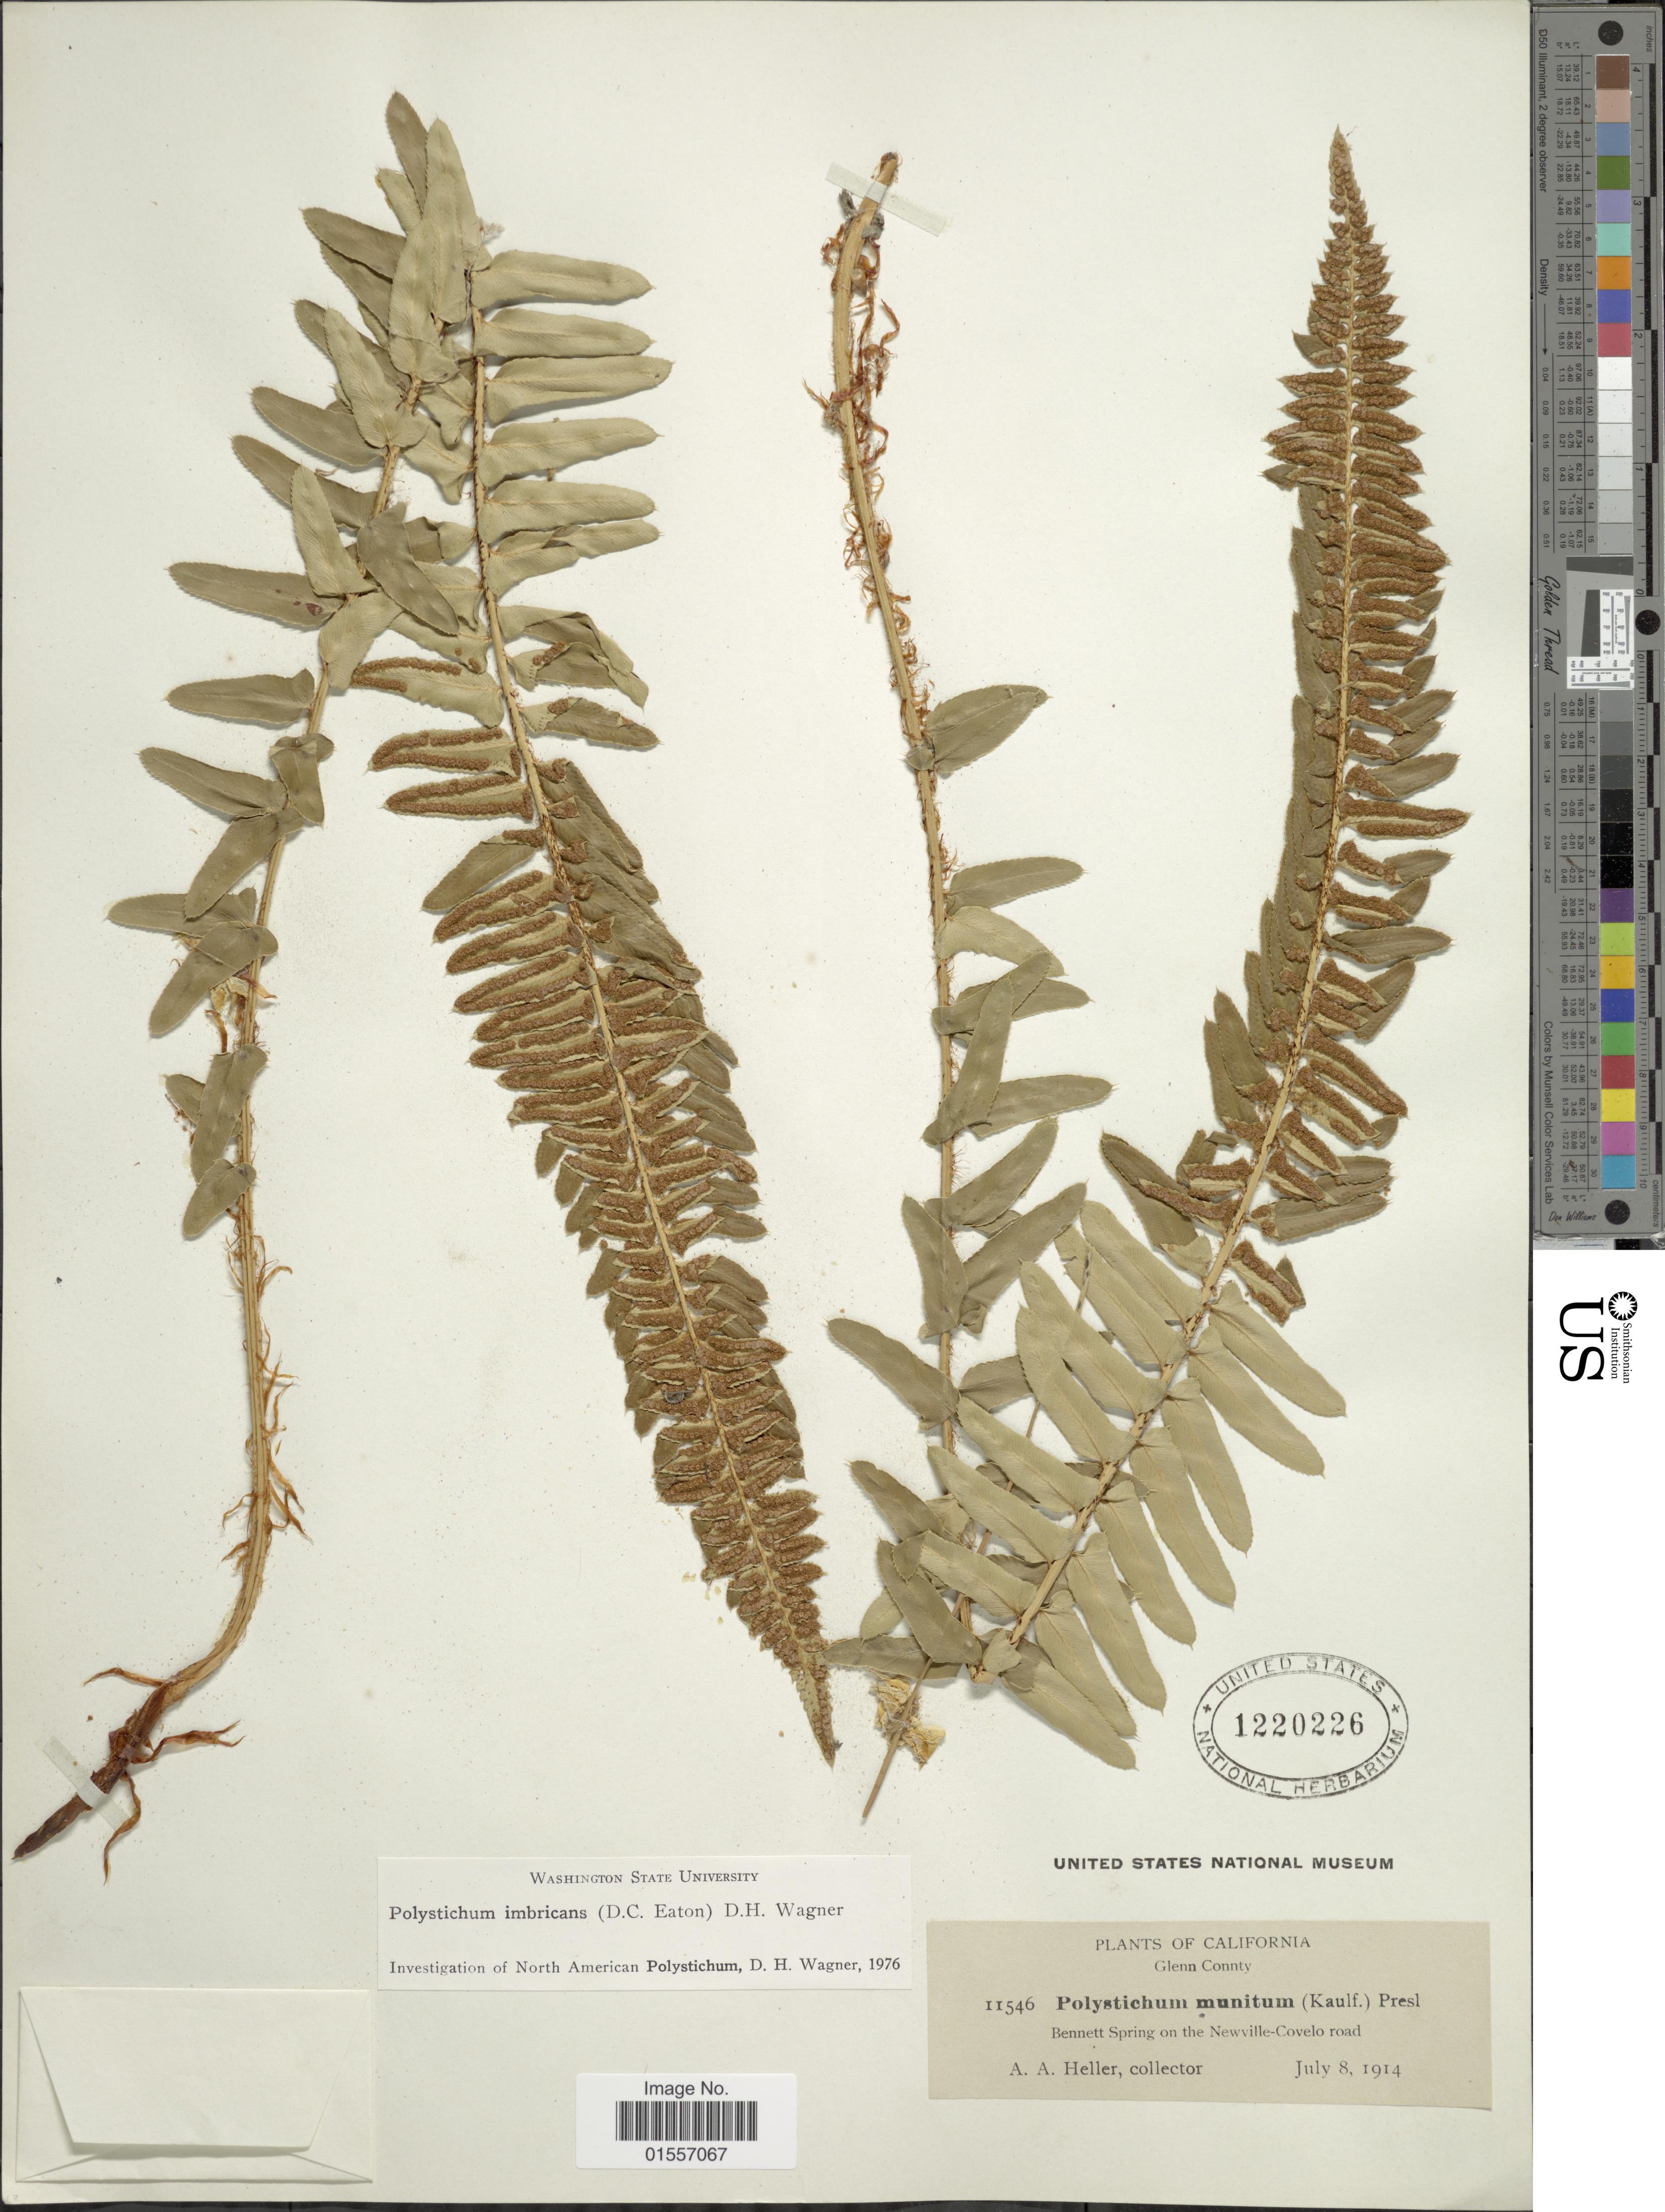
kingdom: Plantae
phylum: Tracheophyta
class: Polypodiopsida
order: Polypodiales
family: Dryopteridaceae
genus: Polystichum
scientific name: Polystichum imbricans subsp. imbricans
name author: (D.C. Eaton) D.H. Wagner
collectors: A. A. Heller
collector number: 11546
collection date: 1914-07-08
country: United States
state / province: California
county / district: Glenn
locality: Glenn County, Bennett Spring on the Newville-Covelo road.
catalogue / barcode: US 1220226